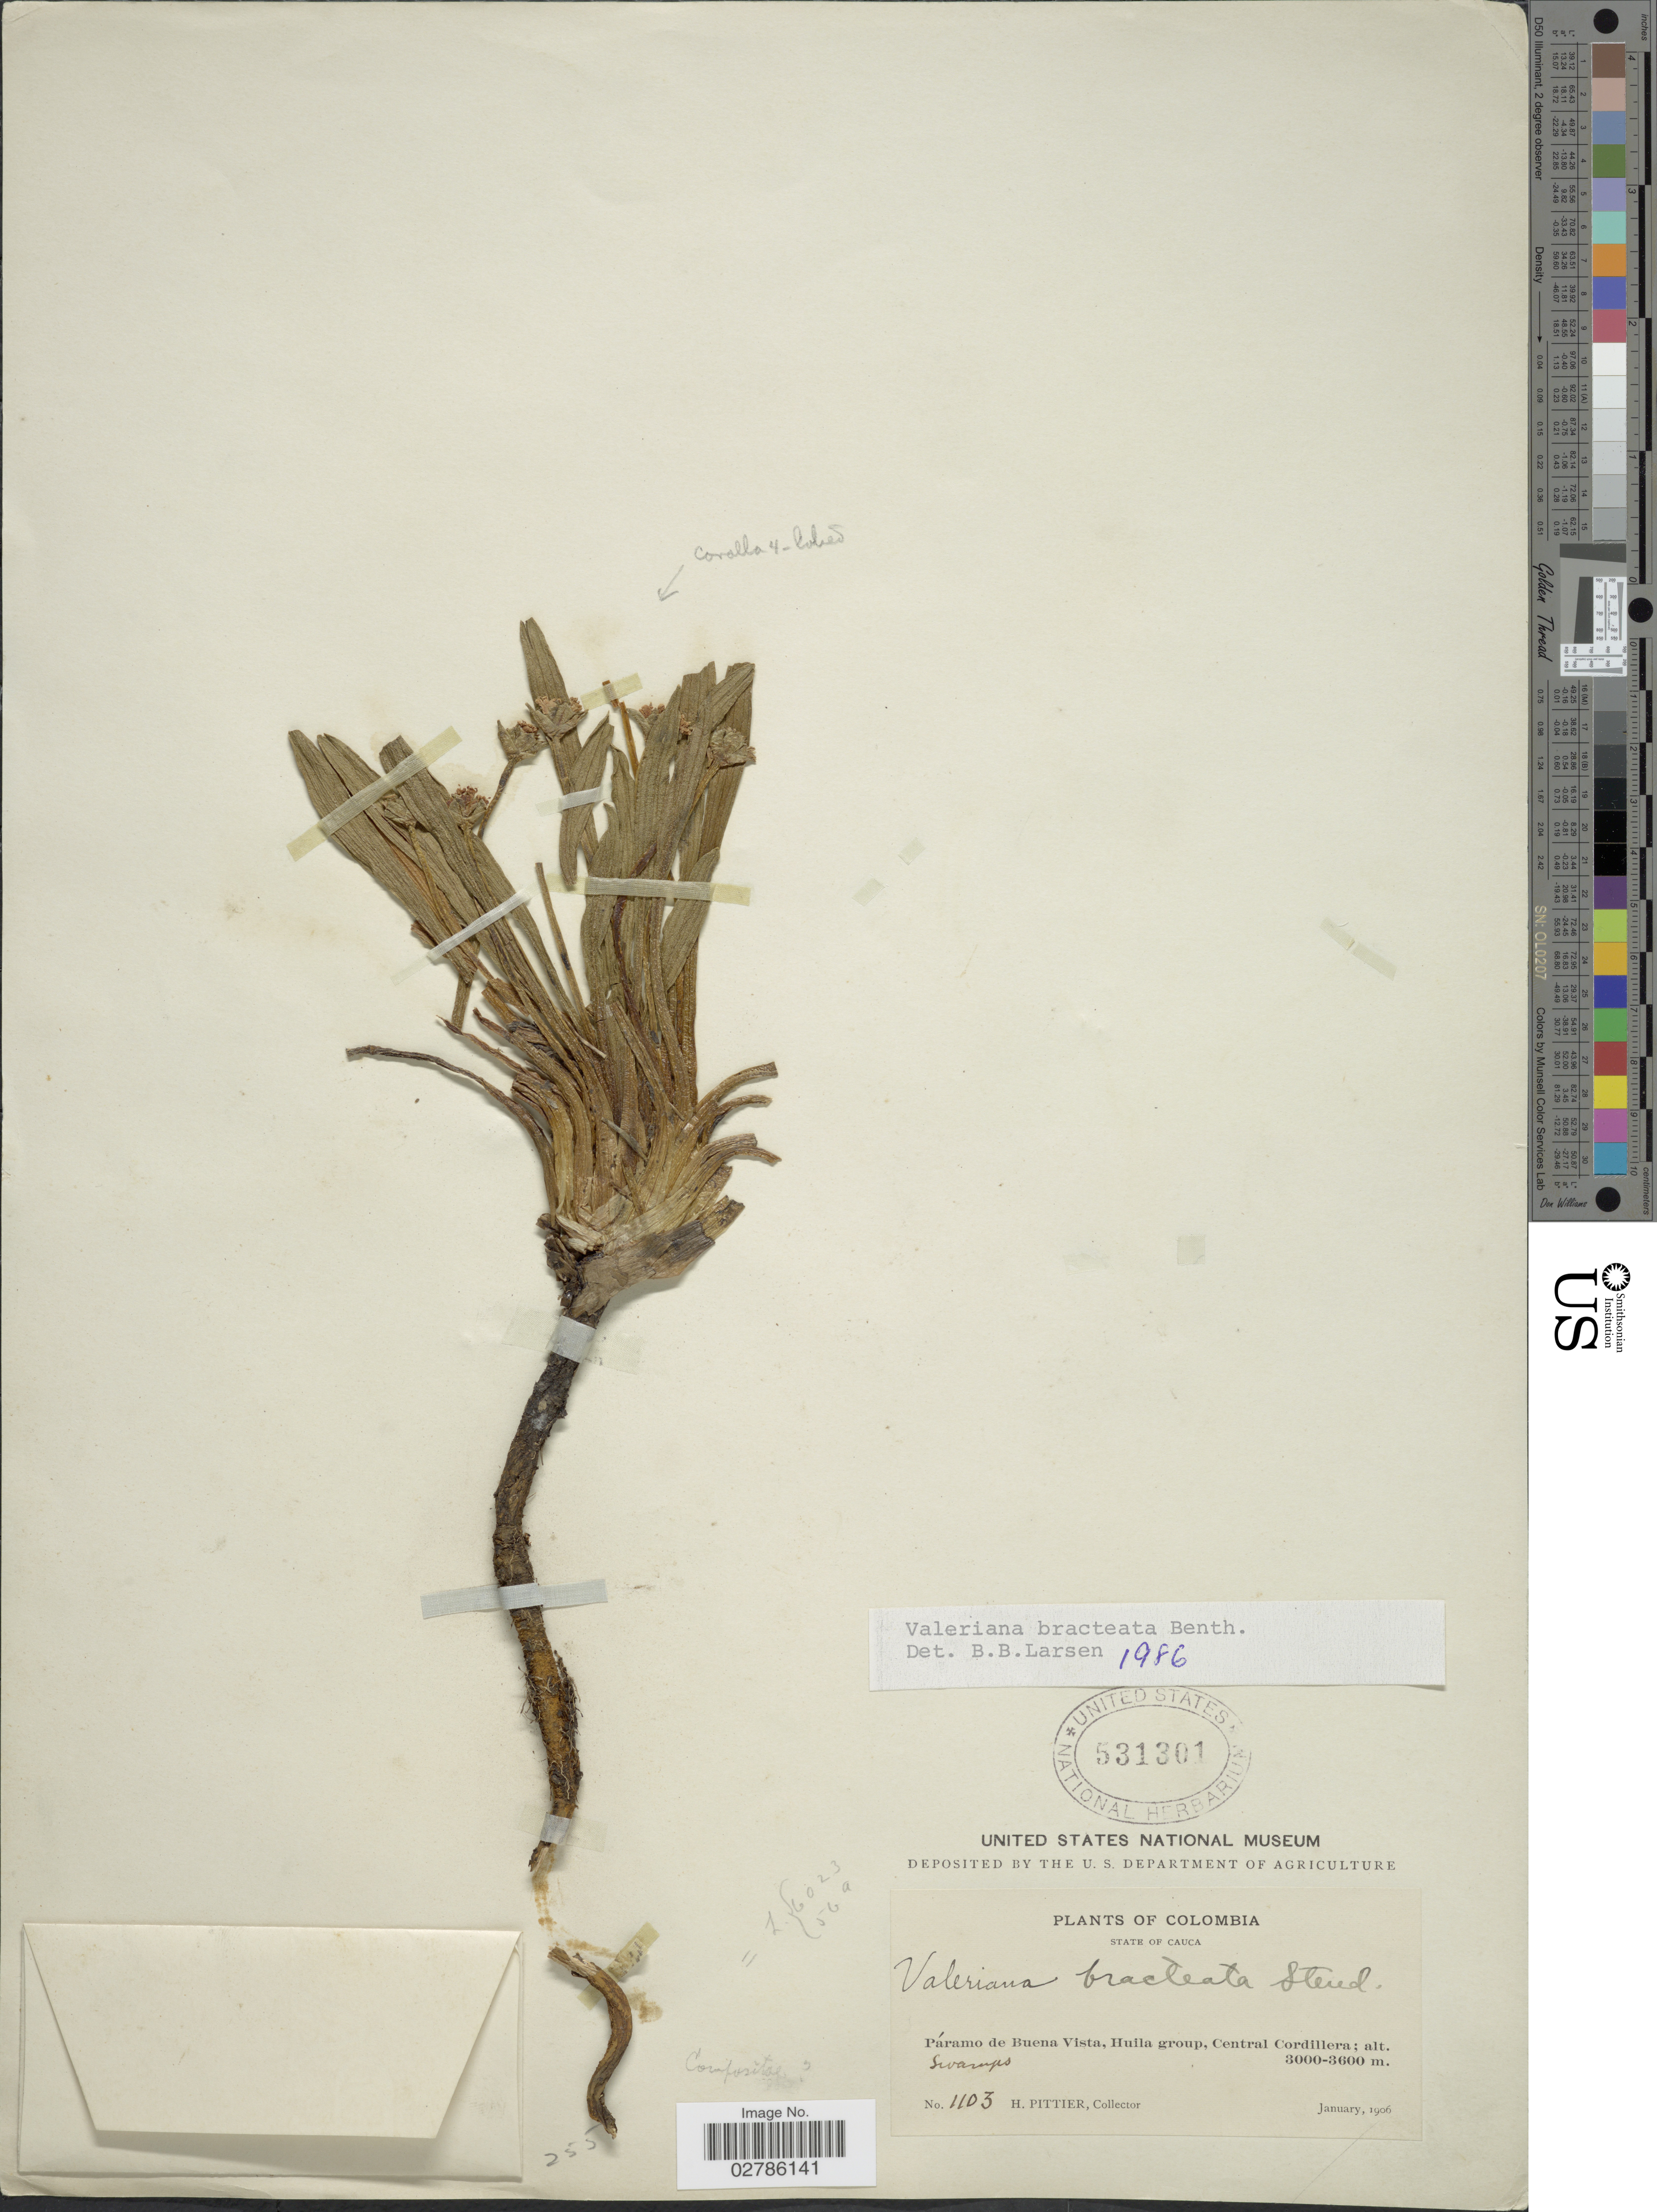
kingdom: Plantae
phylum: Tracheophyta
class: Magnoliopsida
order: Dipsacales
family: Caprifoliaceae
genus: Phyllactis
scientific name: Phyllactis bracteata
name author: (Benth.) Wedd.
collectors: H. F. Pittier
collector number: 1103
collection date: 1906-01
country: Colombia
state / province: Cauca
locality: Páramo de Buena Vista, Huila Group, Central Cordillera, Swamps.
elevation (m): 3000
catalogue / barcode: US 531301